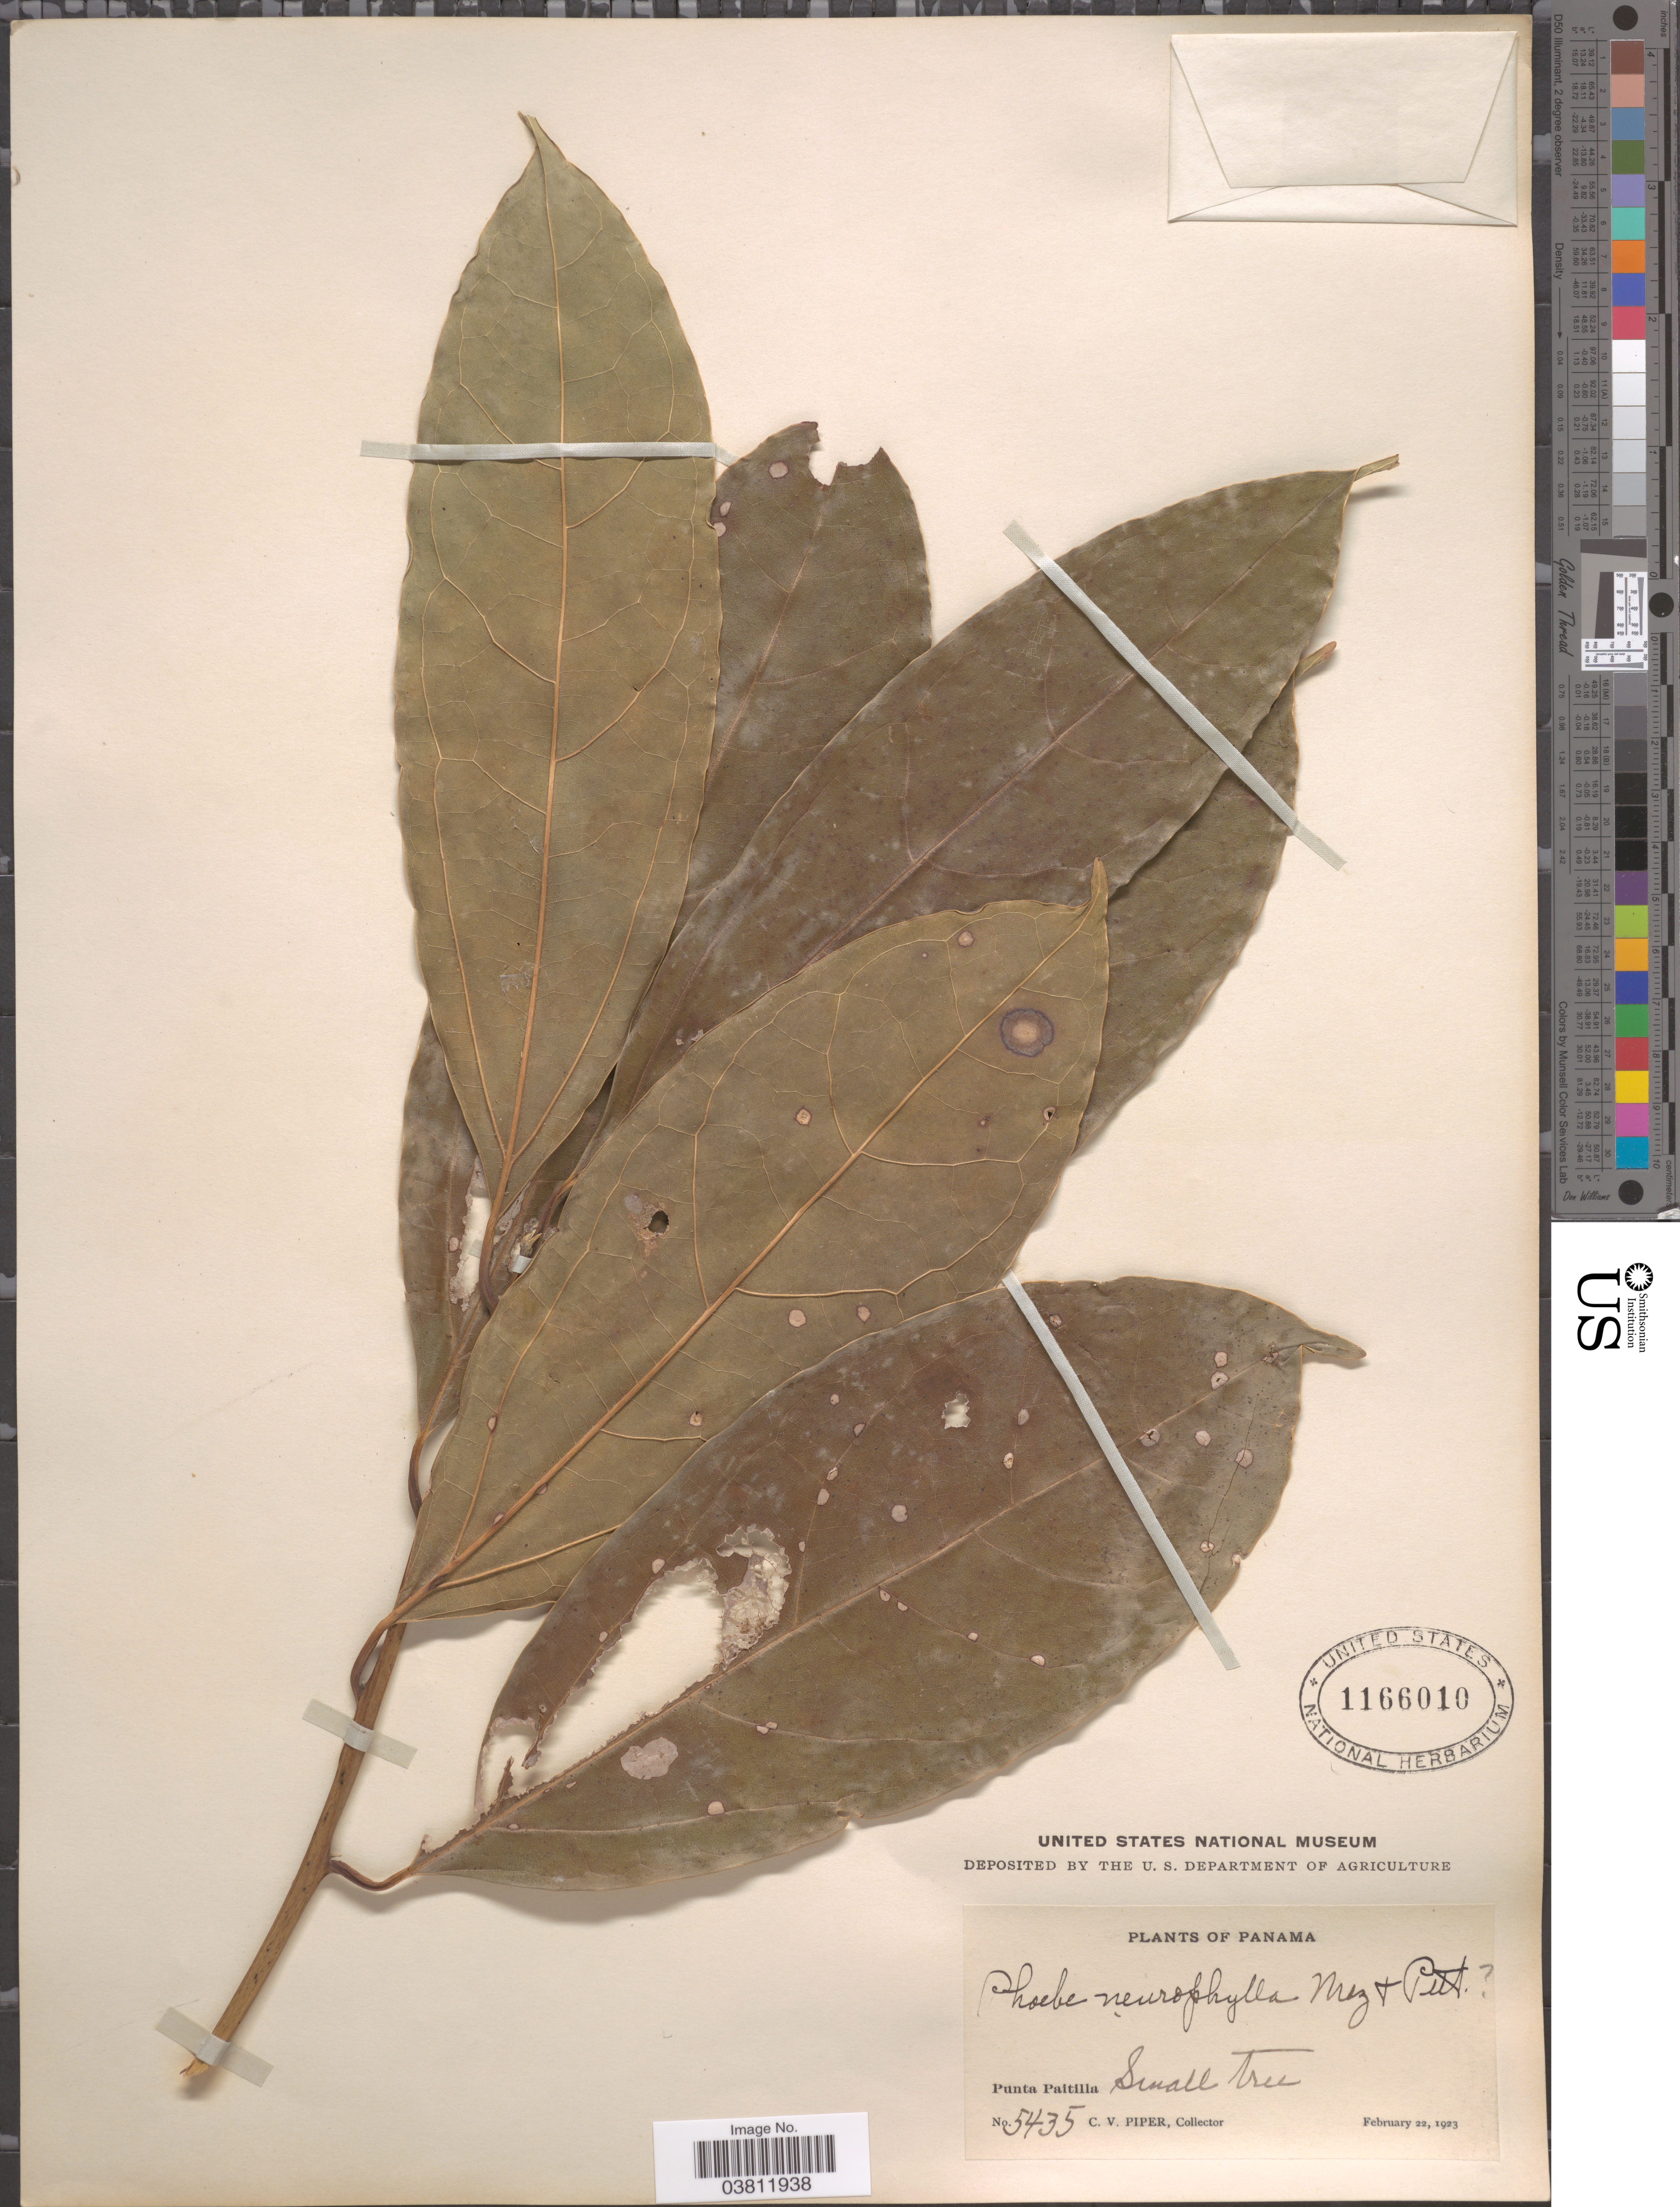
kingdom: Plantae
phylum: Tracheophyta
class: Magnoliopsida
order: Laurales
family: Lauraceae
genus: Phoebe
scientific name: Phoebe neurophylla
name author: Mez & Pittier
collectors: C. V. Piper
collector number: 5434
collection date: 1923-02-22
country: Panama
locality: Punta Paitilla.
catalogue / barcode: US 1166010